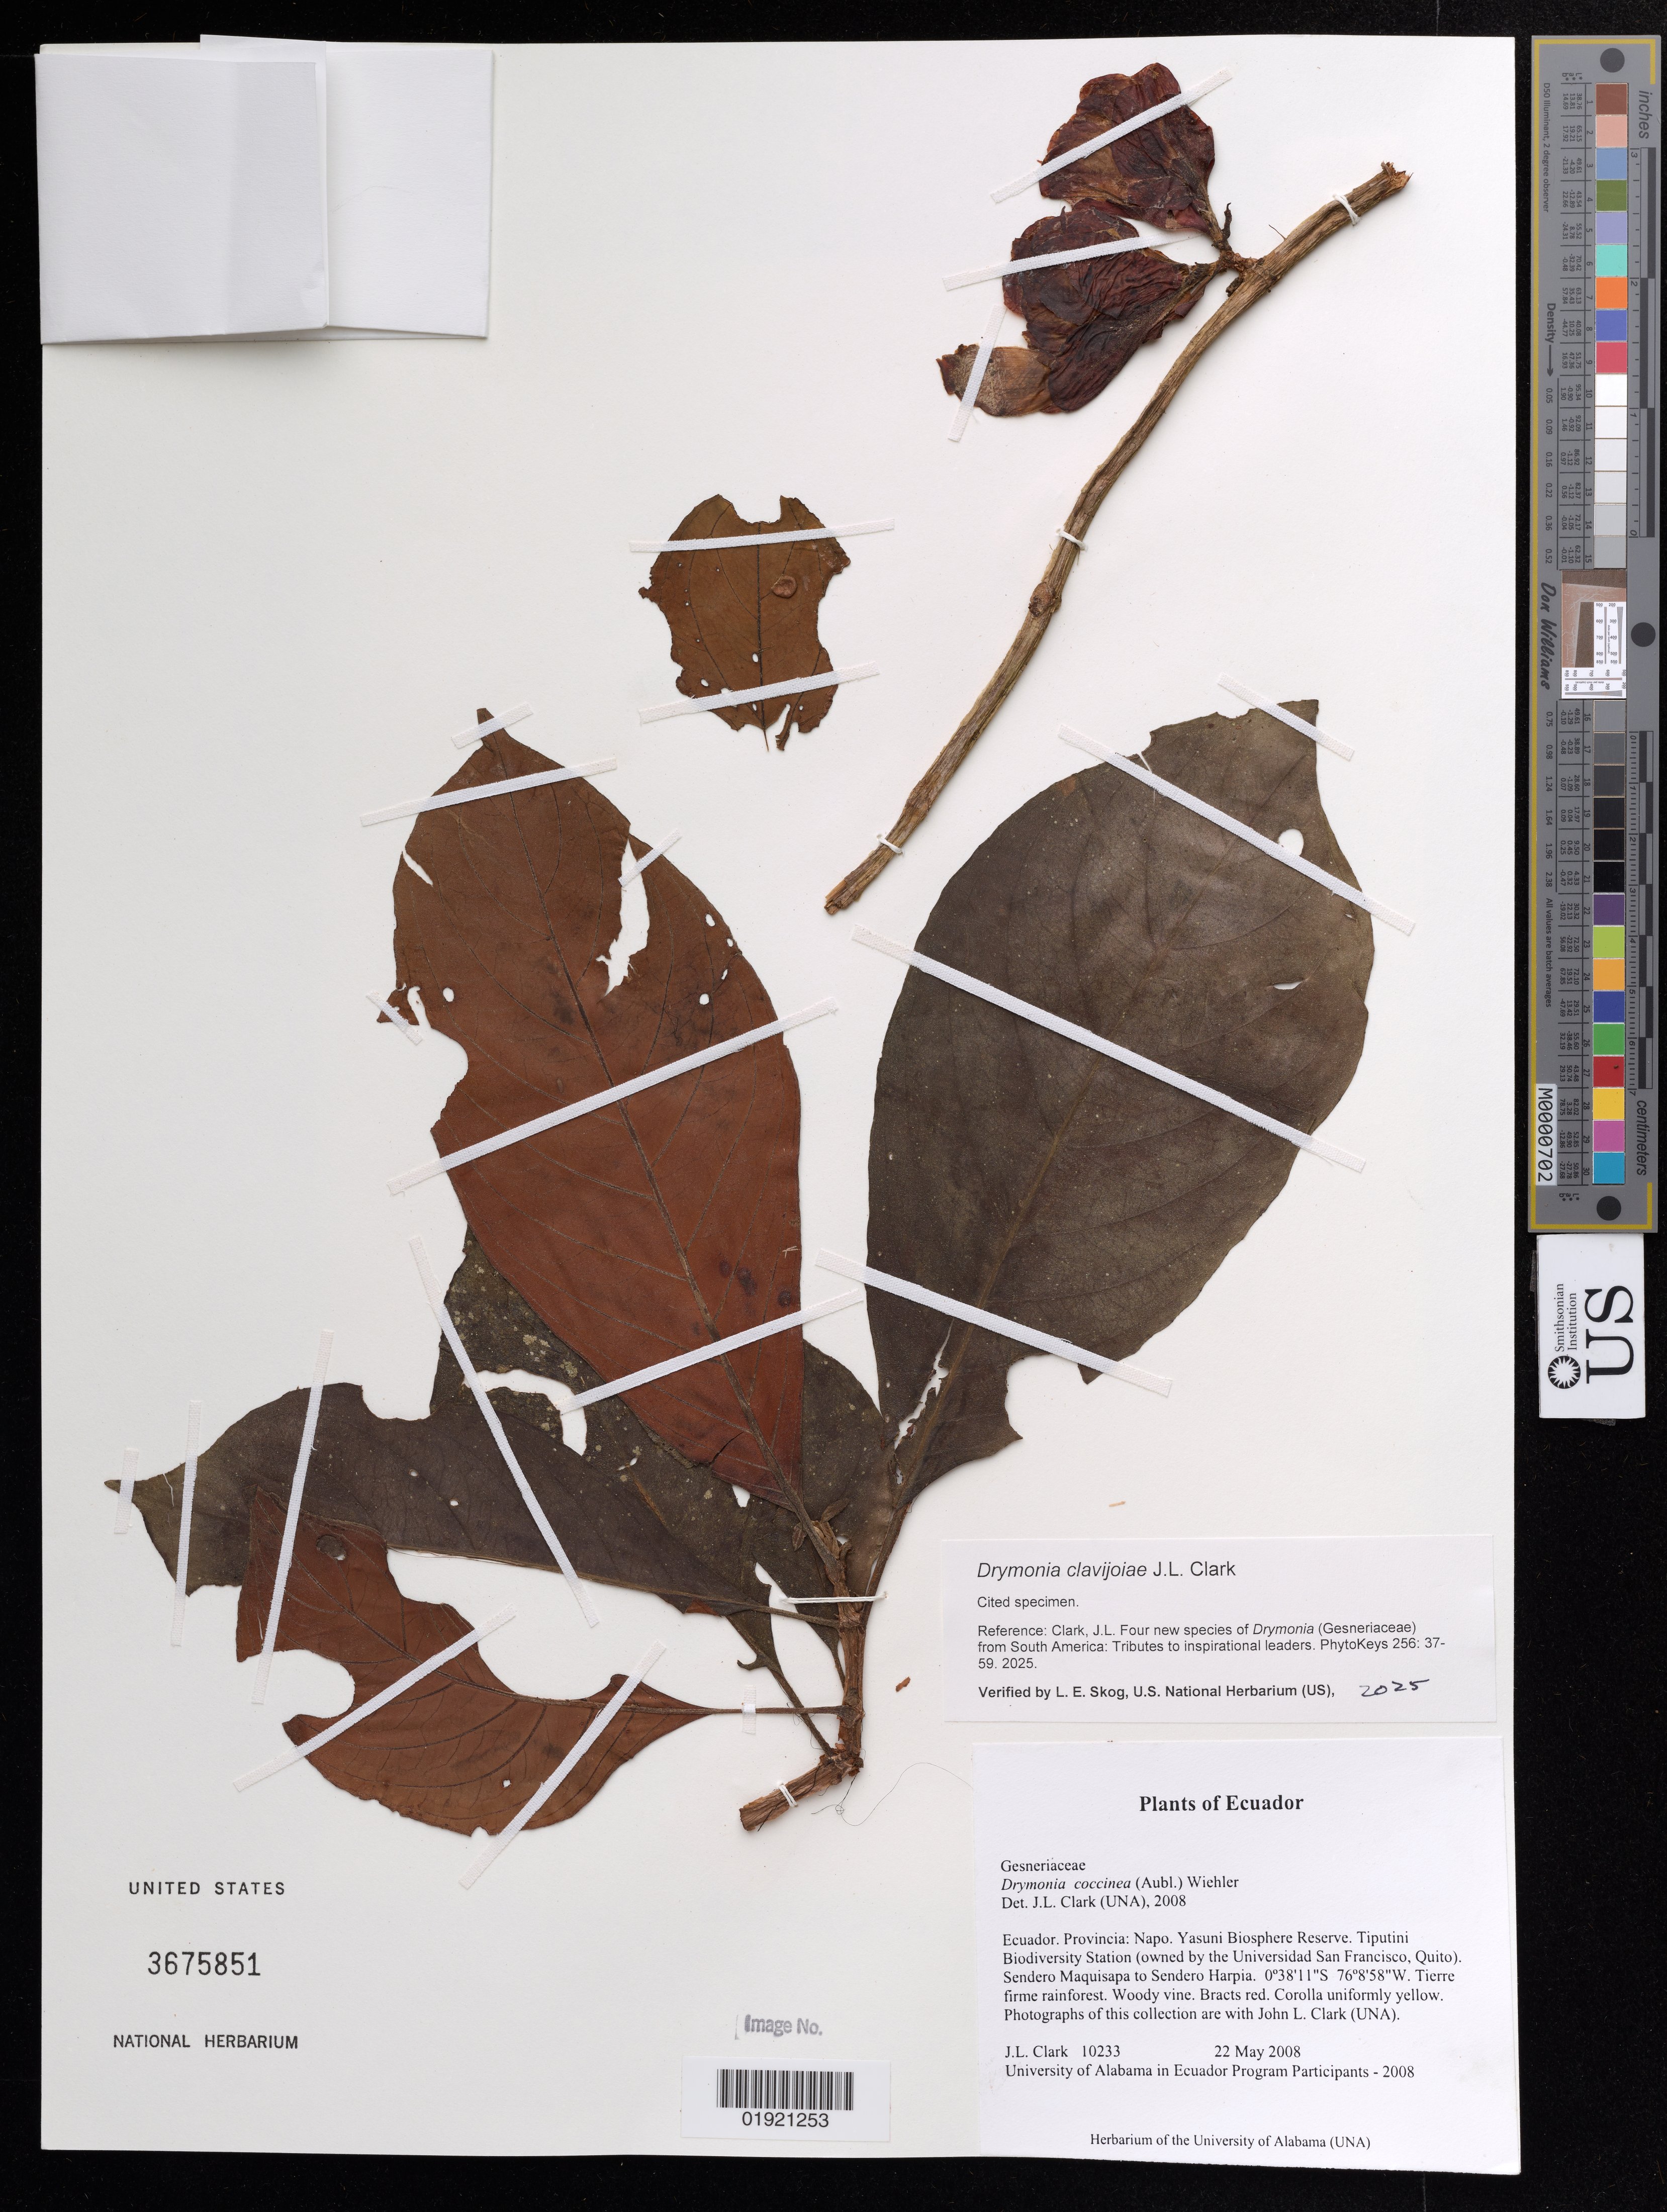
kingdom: Plantae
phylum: Tracheophyta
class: Magnoliopsida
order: Lamiales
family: Gesneriaceae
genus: Drymonia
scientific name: Drymonia clavijoiae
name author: J.L. Clark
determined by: Skog, Laurence E.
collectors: J. L. Clark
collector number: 10233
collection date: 2008-05-22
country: Ecuador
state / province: Napo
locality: Yasuni Biosphere Reserve. Tiputini Biodiversity Station (owned by the Universidad San Francisco, Quito). Sendero maquisapa to Sendero Harpia.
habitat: Tierre firme rainforest.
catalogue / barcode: US 3675851